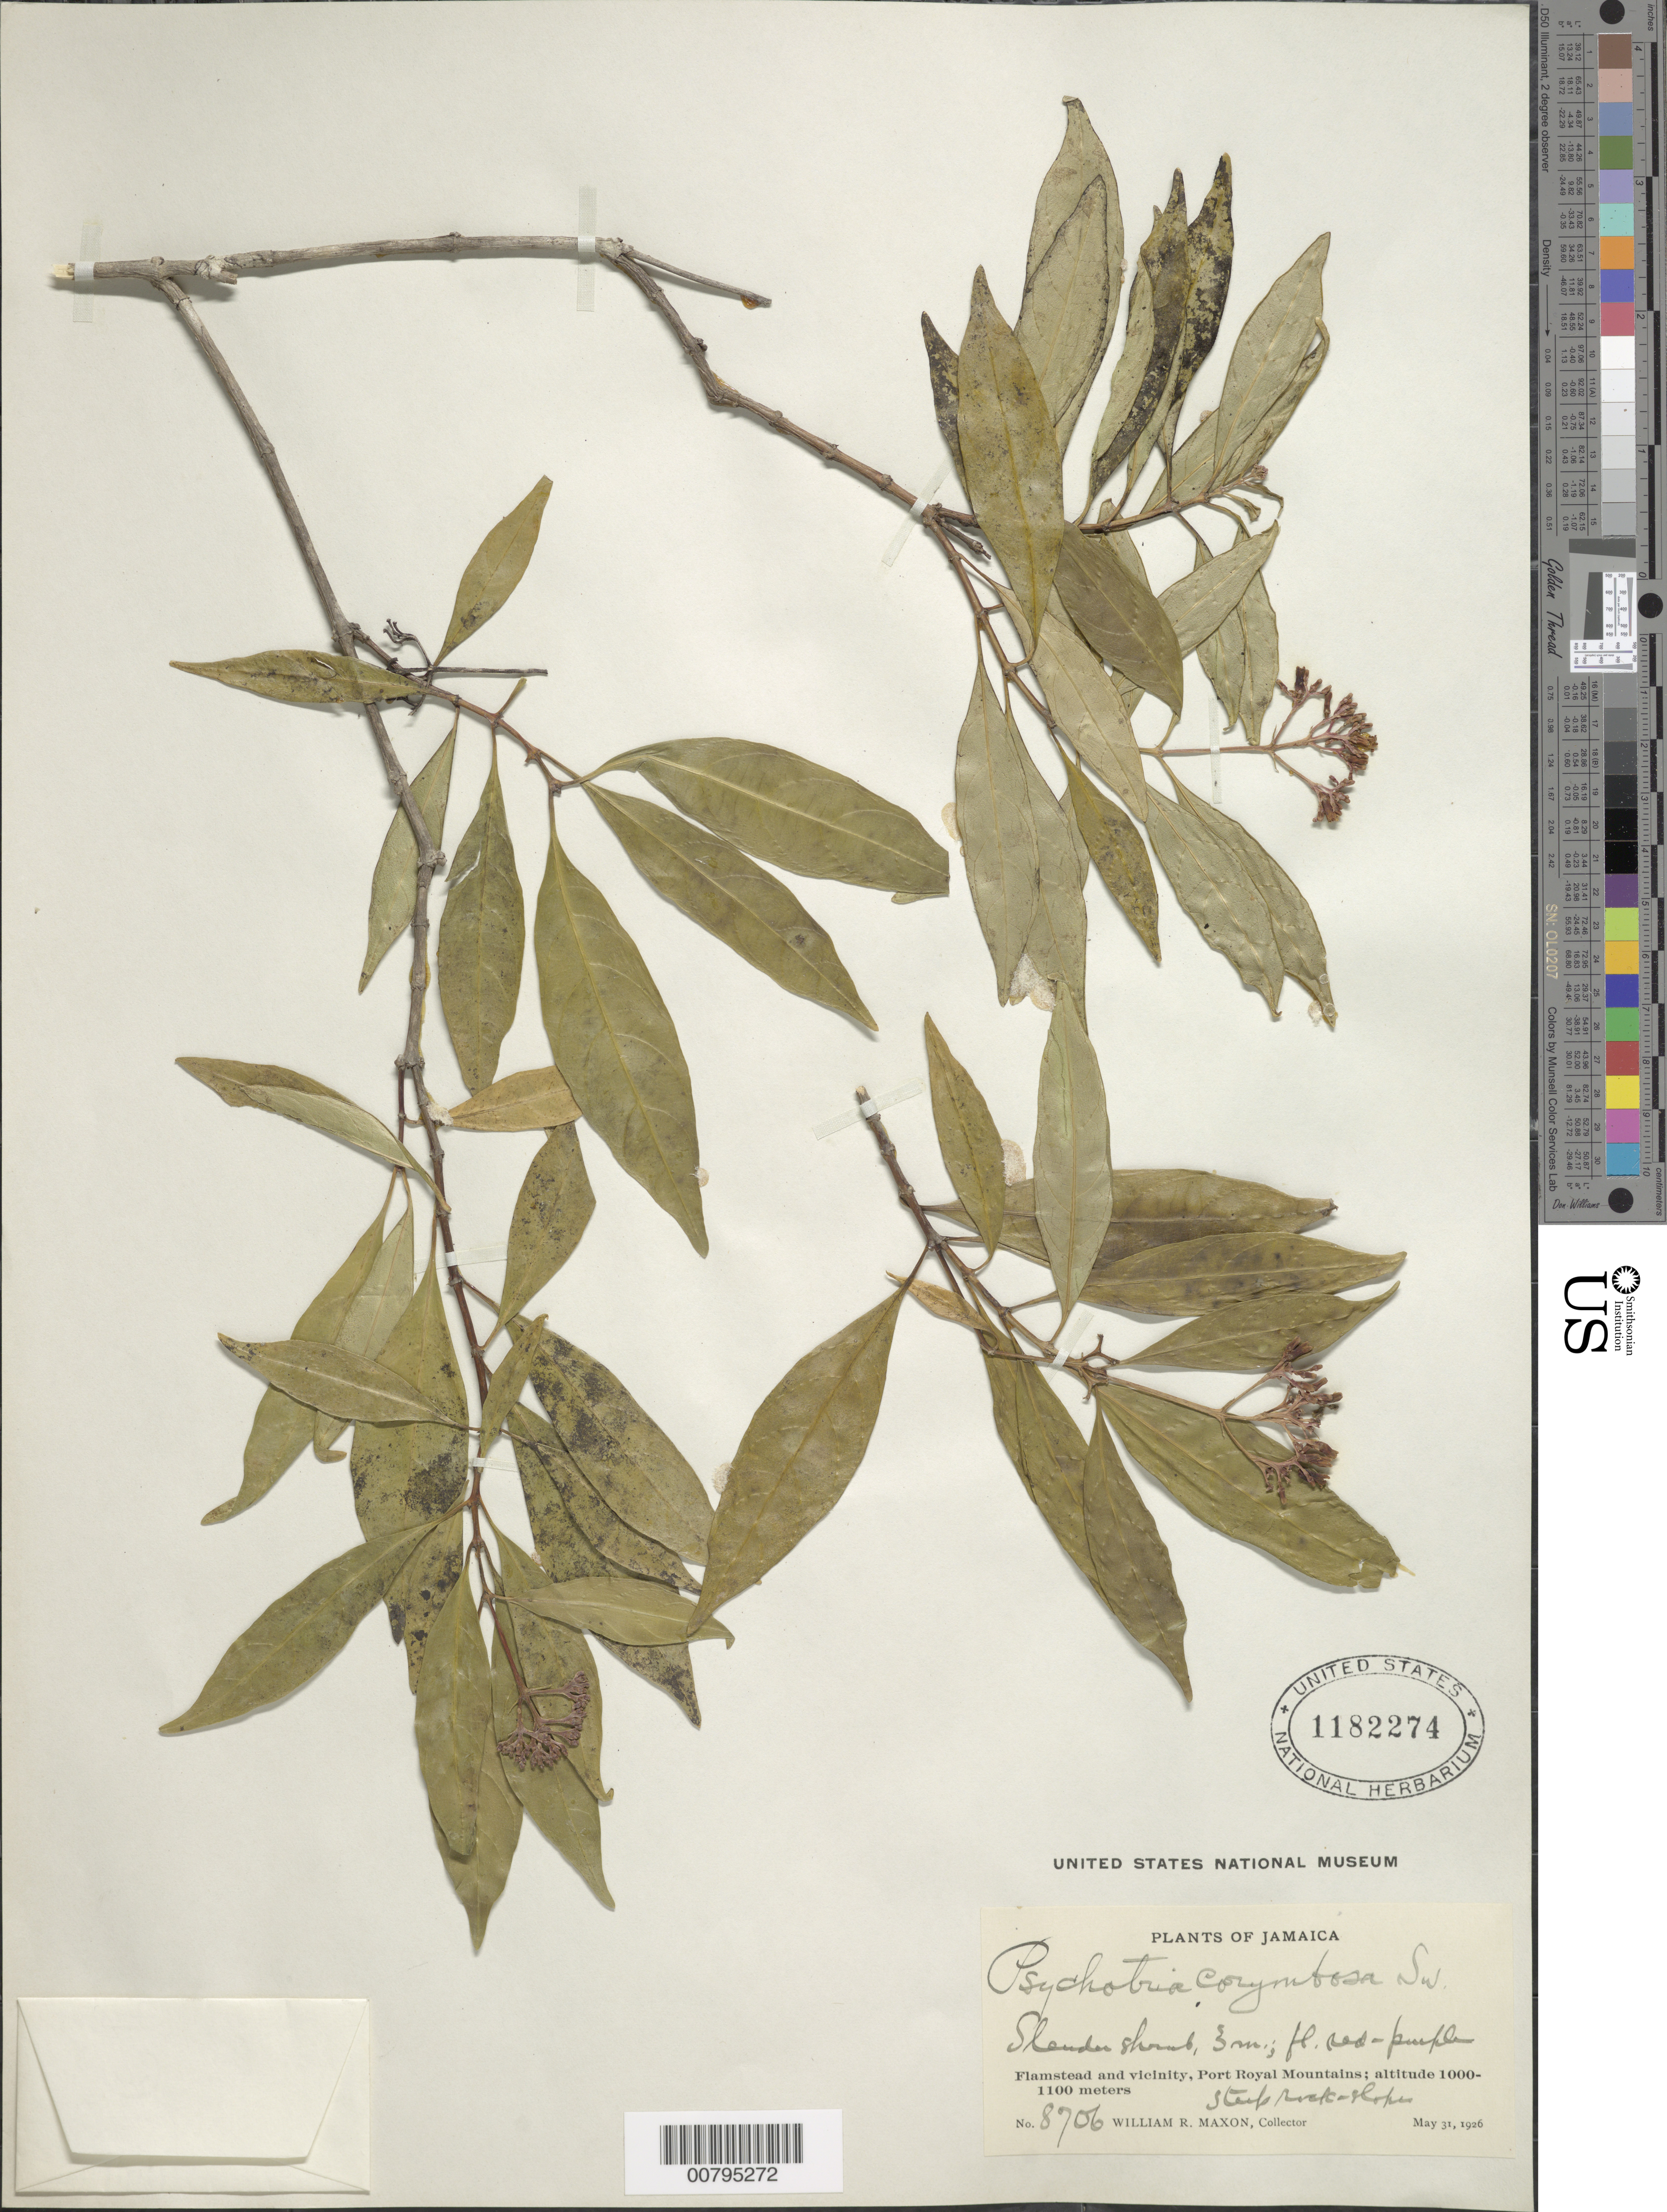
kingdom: Plantae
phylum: Tracheophyta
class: Magnoliopsida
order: Gentianales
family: Rubiaceae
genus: Psychotria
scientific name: Psychotria corymbosa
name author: Sw.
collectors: W. R. Maxon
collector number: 8706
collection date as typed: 31 May 1926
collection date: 1926-05-31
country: Jamaica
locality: Flamstead and vicinity, Port Royal Mountains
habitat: Montane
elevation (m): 1000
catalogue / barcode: US 1182274